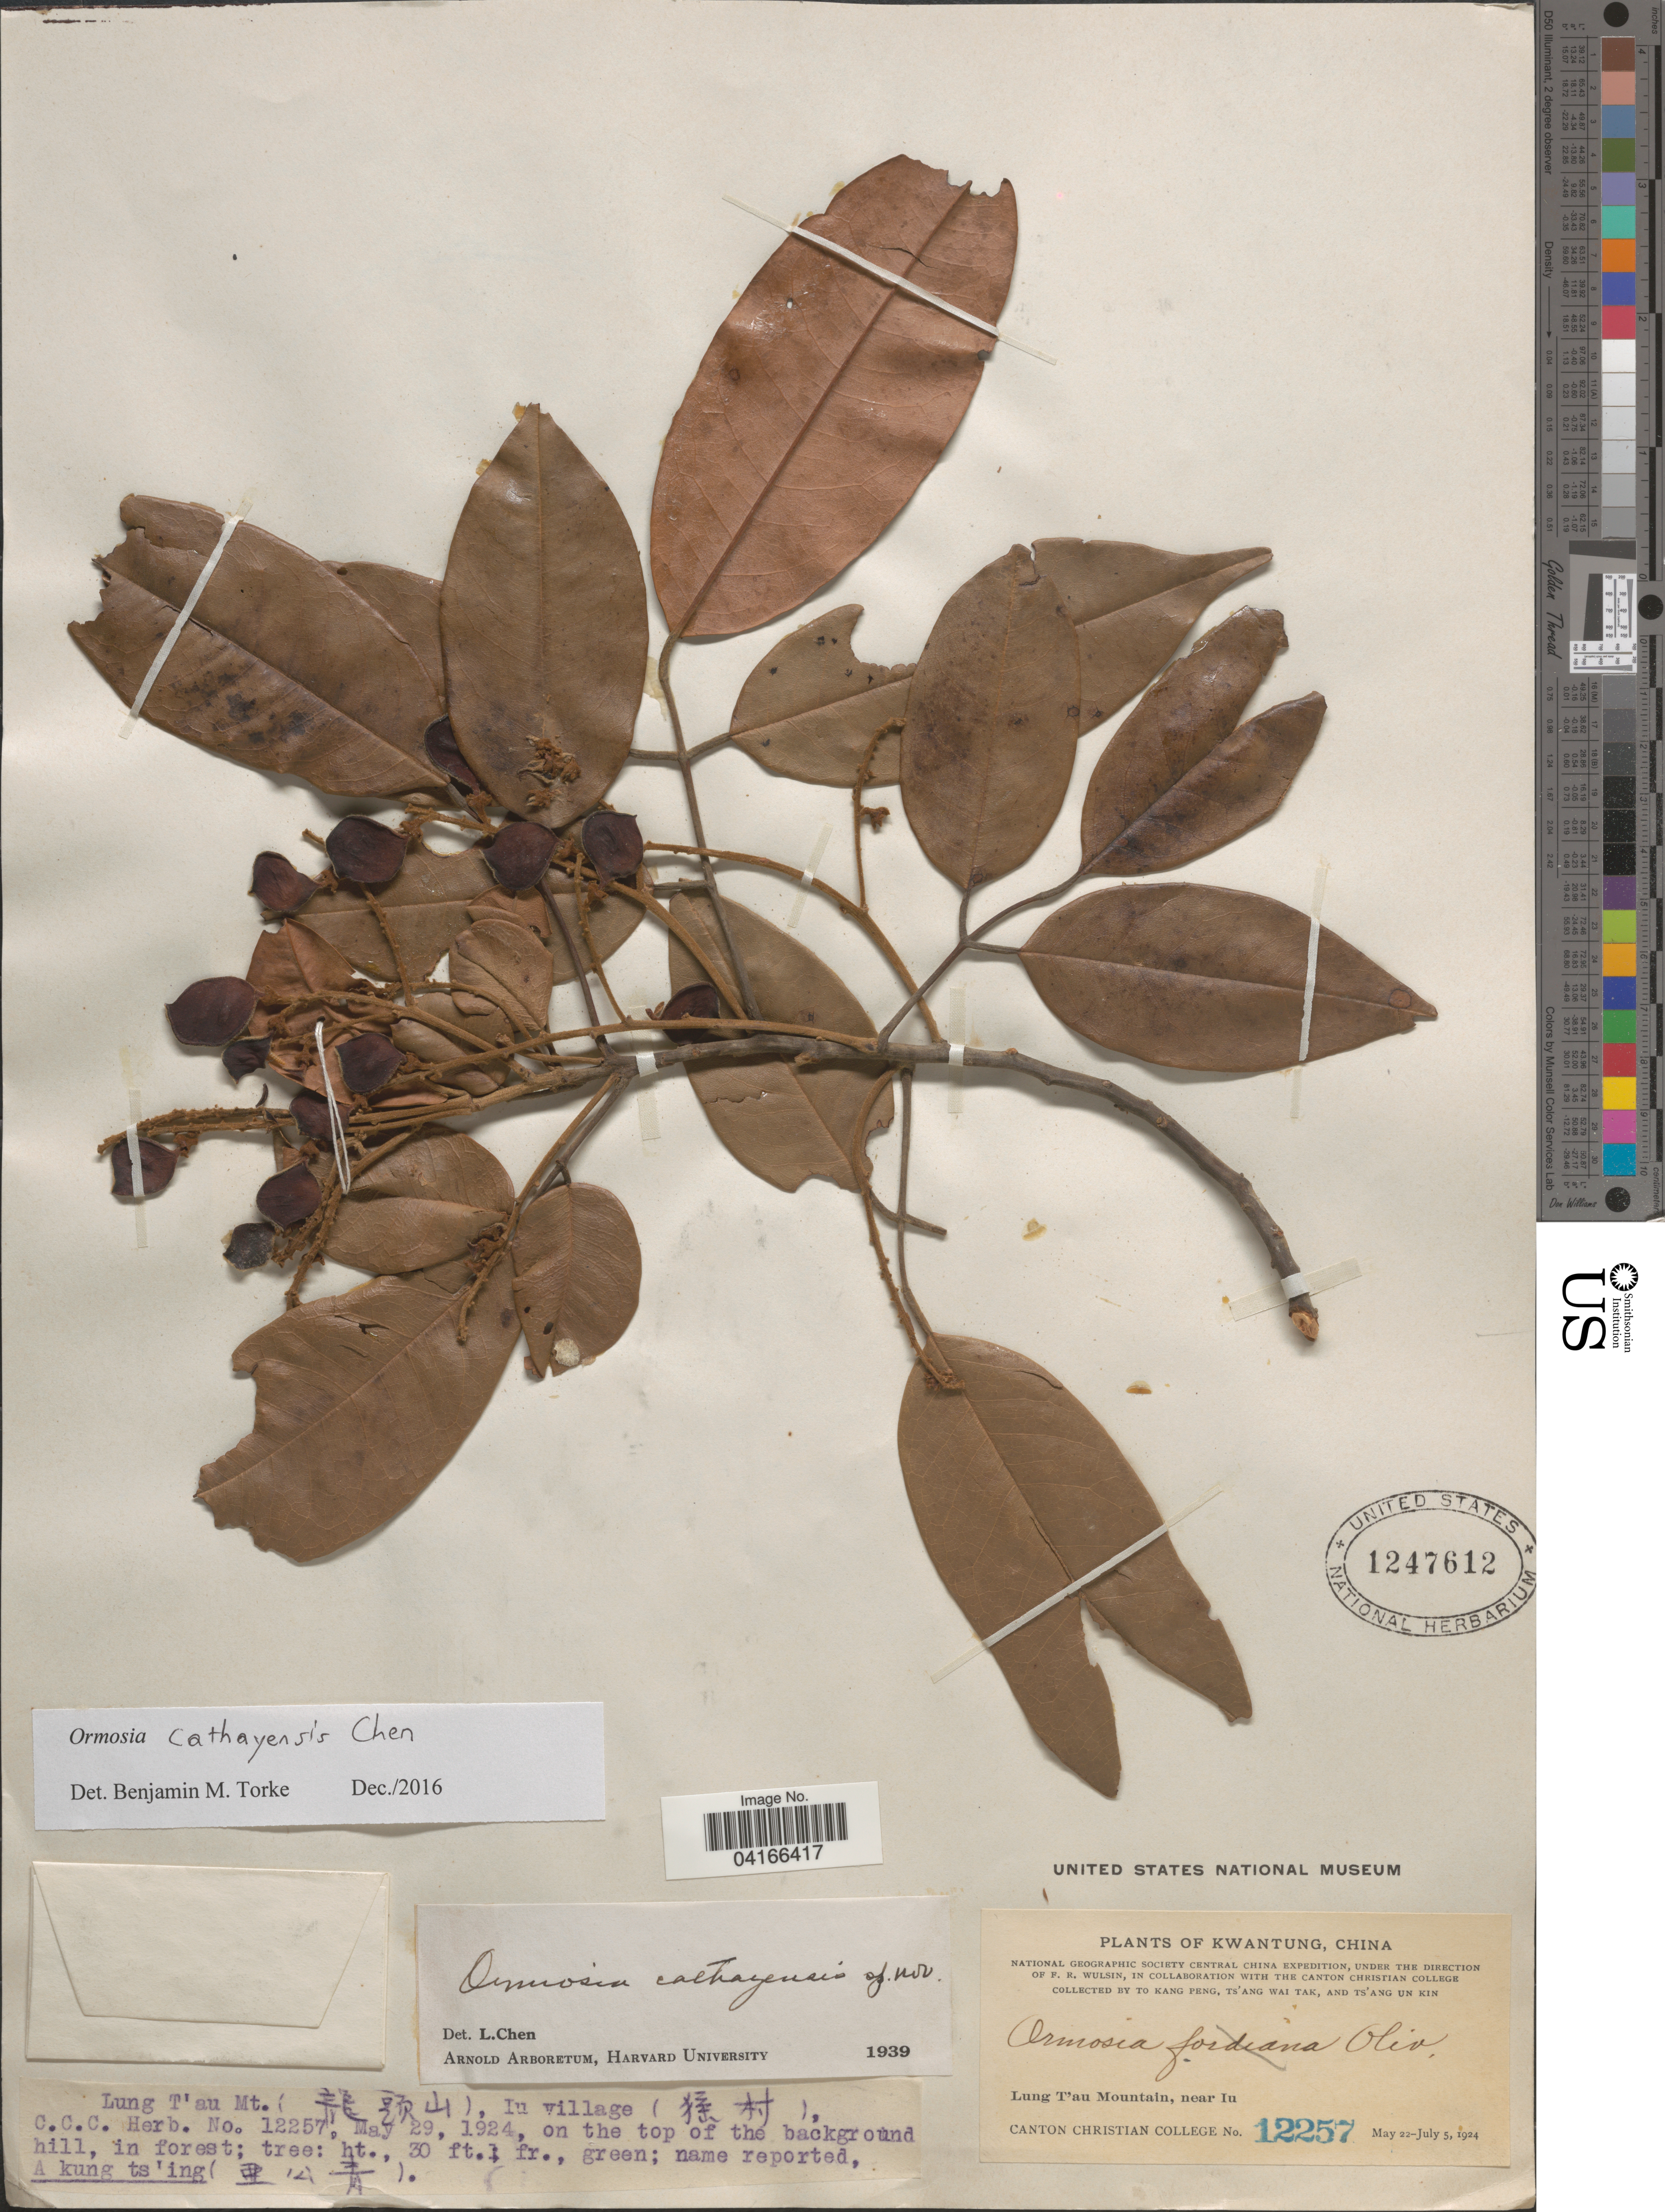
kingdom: Plantae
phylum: Tracheophyta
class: Magnoliopsida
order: Fabales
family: Fabaceae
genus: Ormosia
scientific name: Ormosia cathayensis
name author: H.Y. Chen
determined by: Torke, B. M., (MO)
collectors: K. Peng, W. T. Tsang & Ts' Ang Un Kin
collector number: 12257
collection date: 1924-05-22/1924-07-05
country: China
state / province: Guangdong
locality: Kwantung. National Geographic Society Central China Expedition. Lung T'au Mt. (X), In village (X)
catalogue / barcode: US 1247612